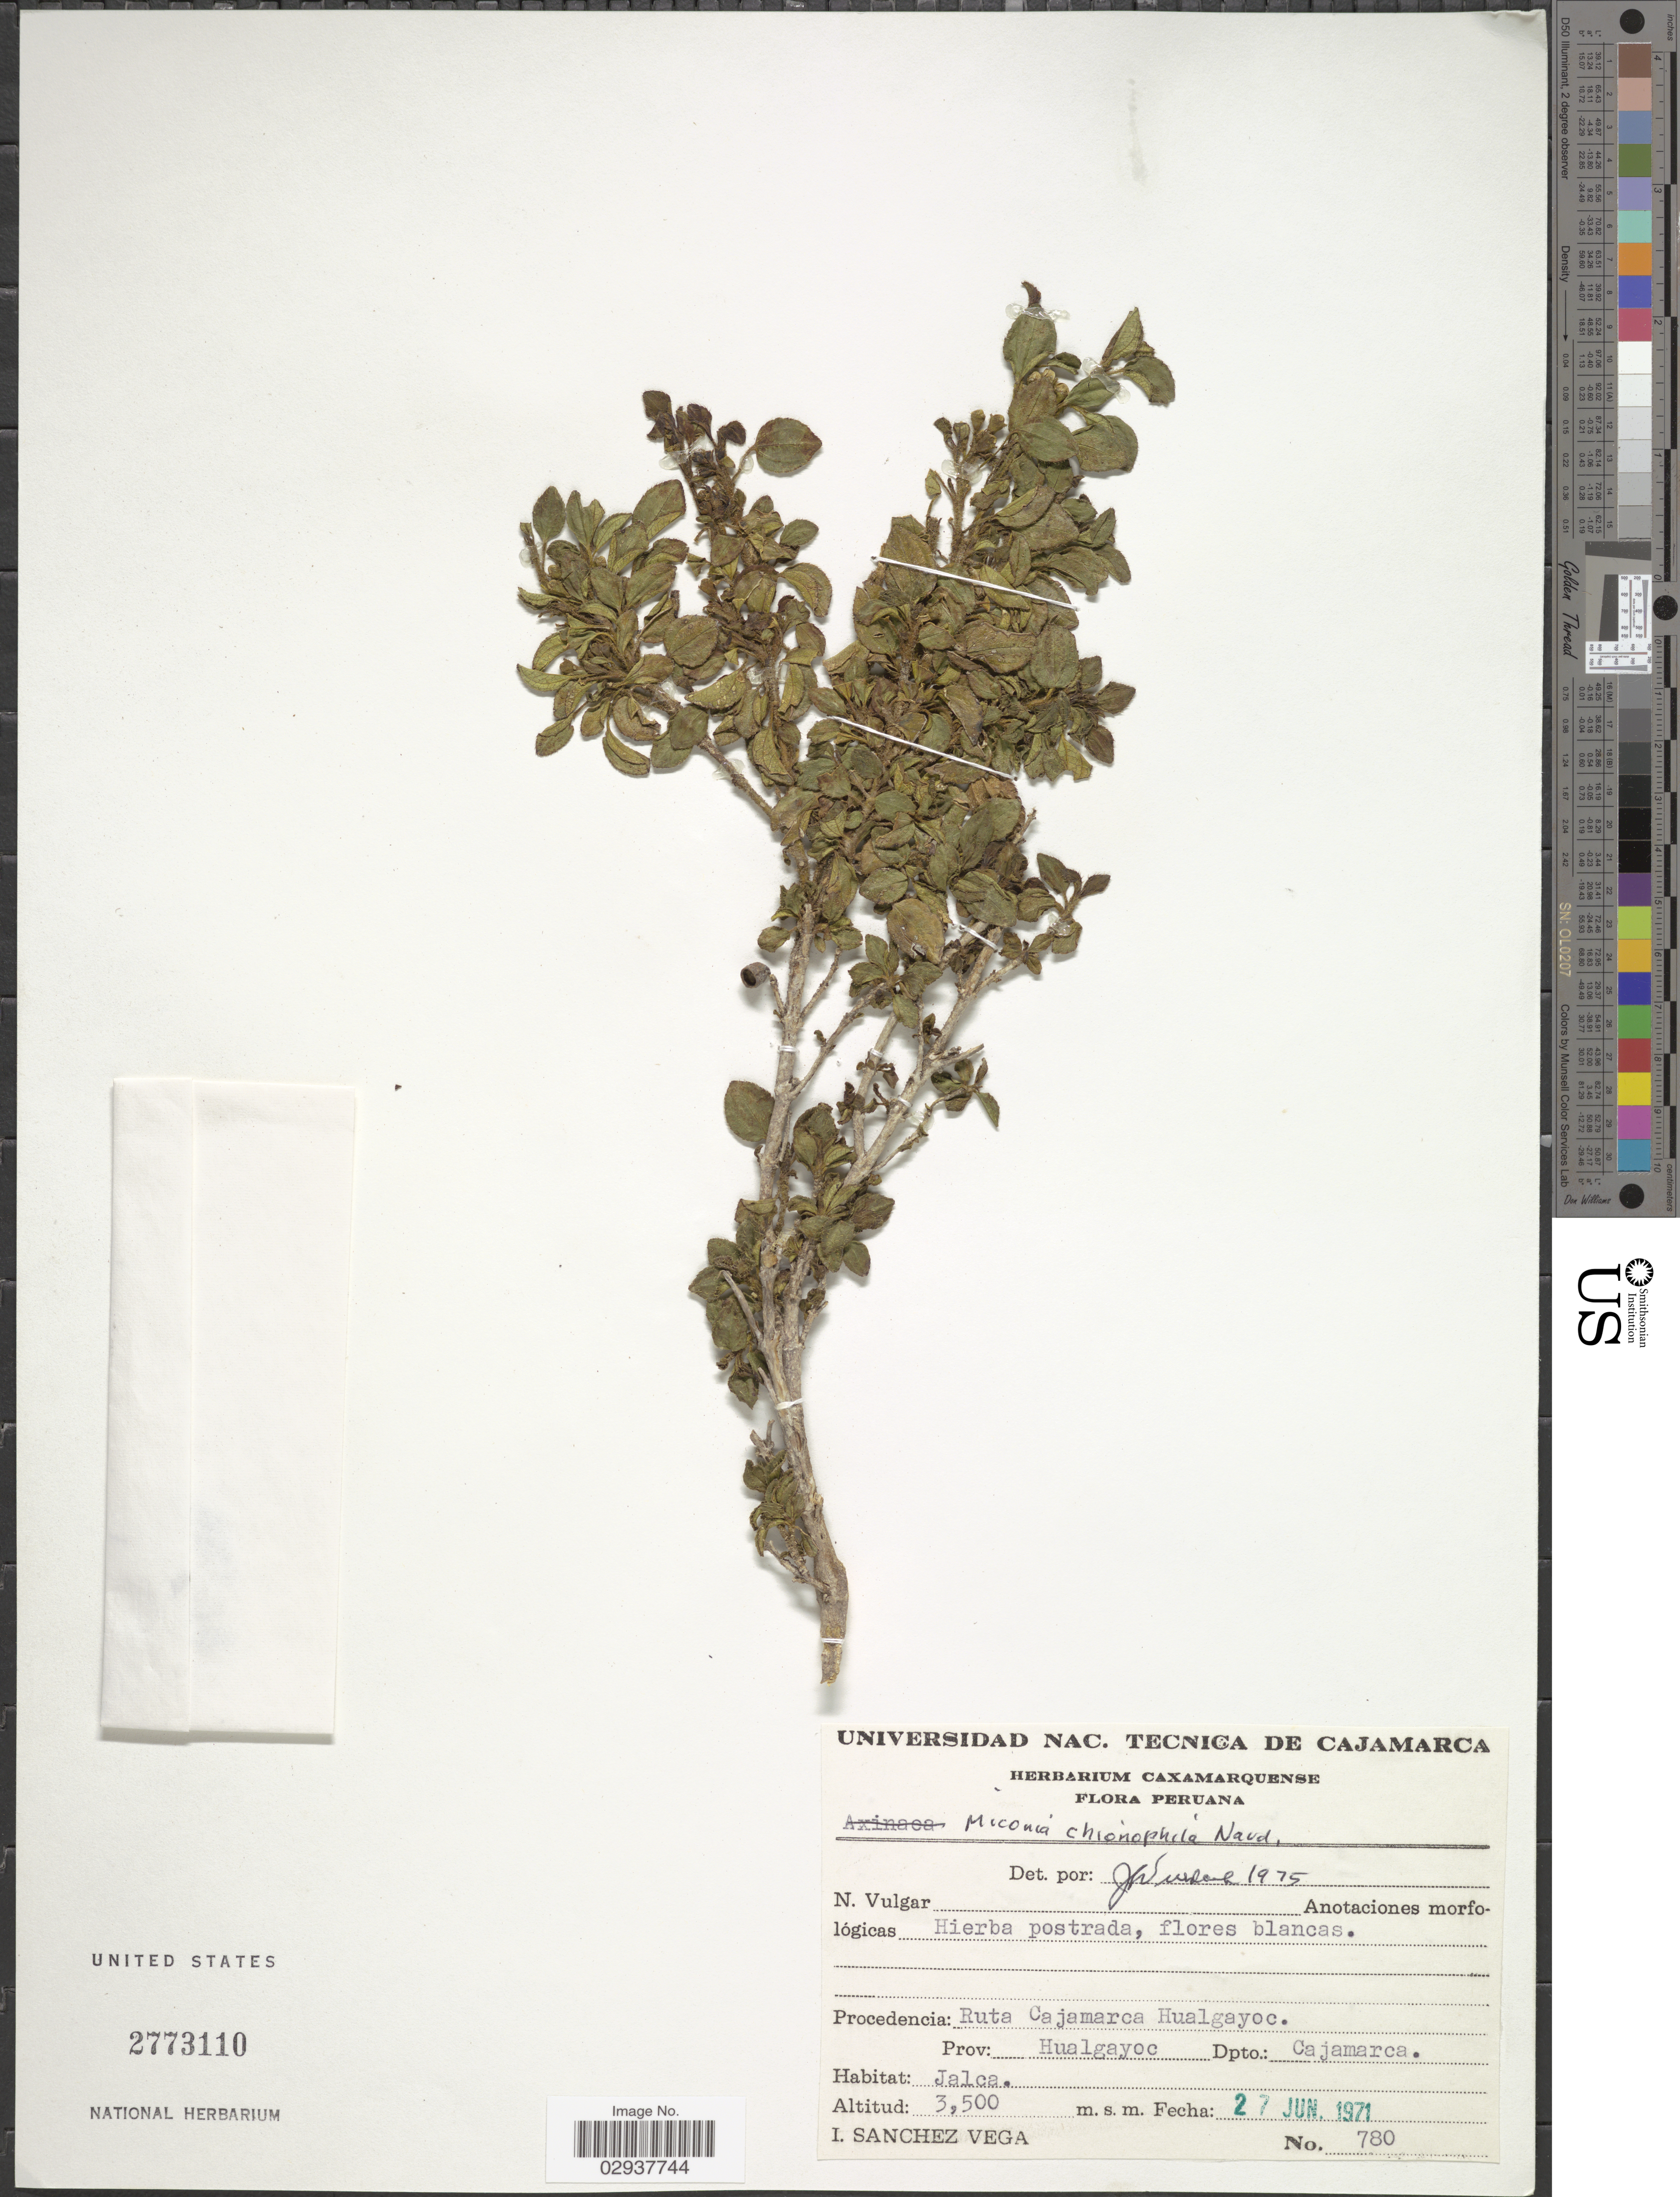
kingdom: Plantae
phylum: Tracheophyta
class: Magnoliopsida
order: Myrtales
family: Melastomataceae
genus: Miconia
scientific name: Miconia chionophila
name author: Naudin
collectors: I. Sánchez Vega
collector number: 780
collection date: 1971-06-27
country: Peru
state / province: Cajamarca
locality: Ruta Cajamarca Hualgayoc. Prov. Hualgayoc. Dpto.: Cajamarca.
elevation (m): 3500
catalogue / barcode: US 2773110